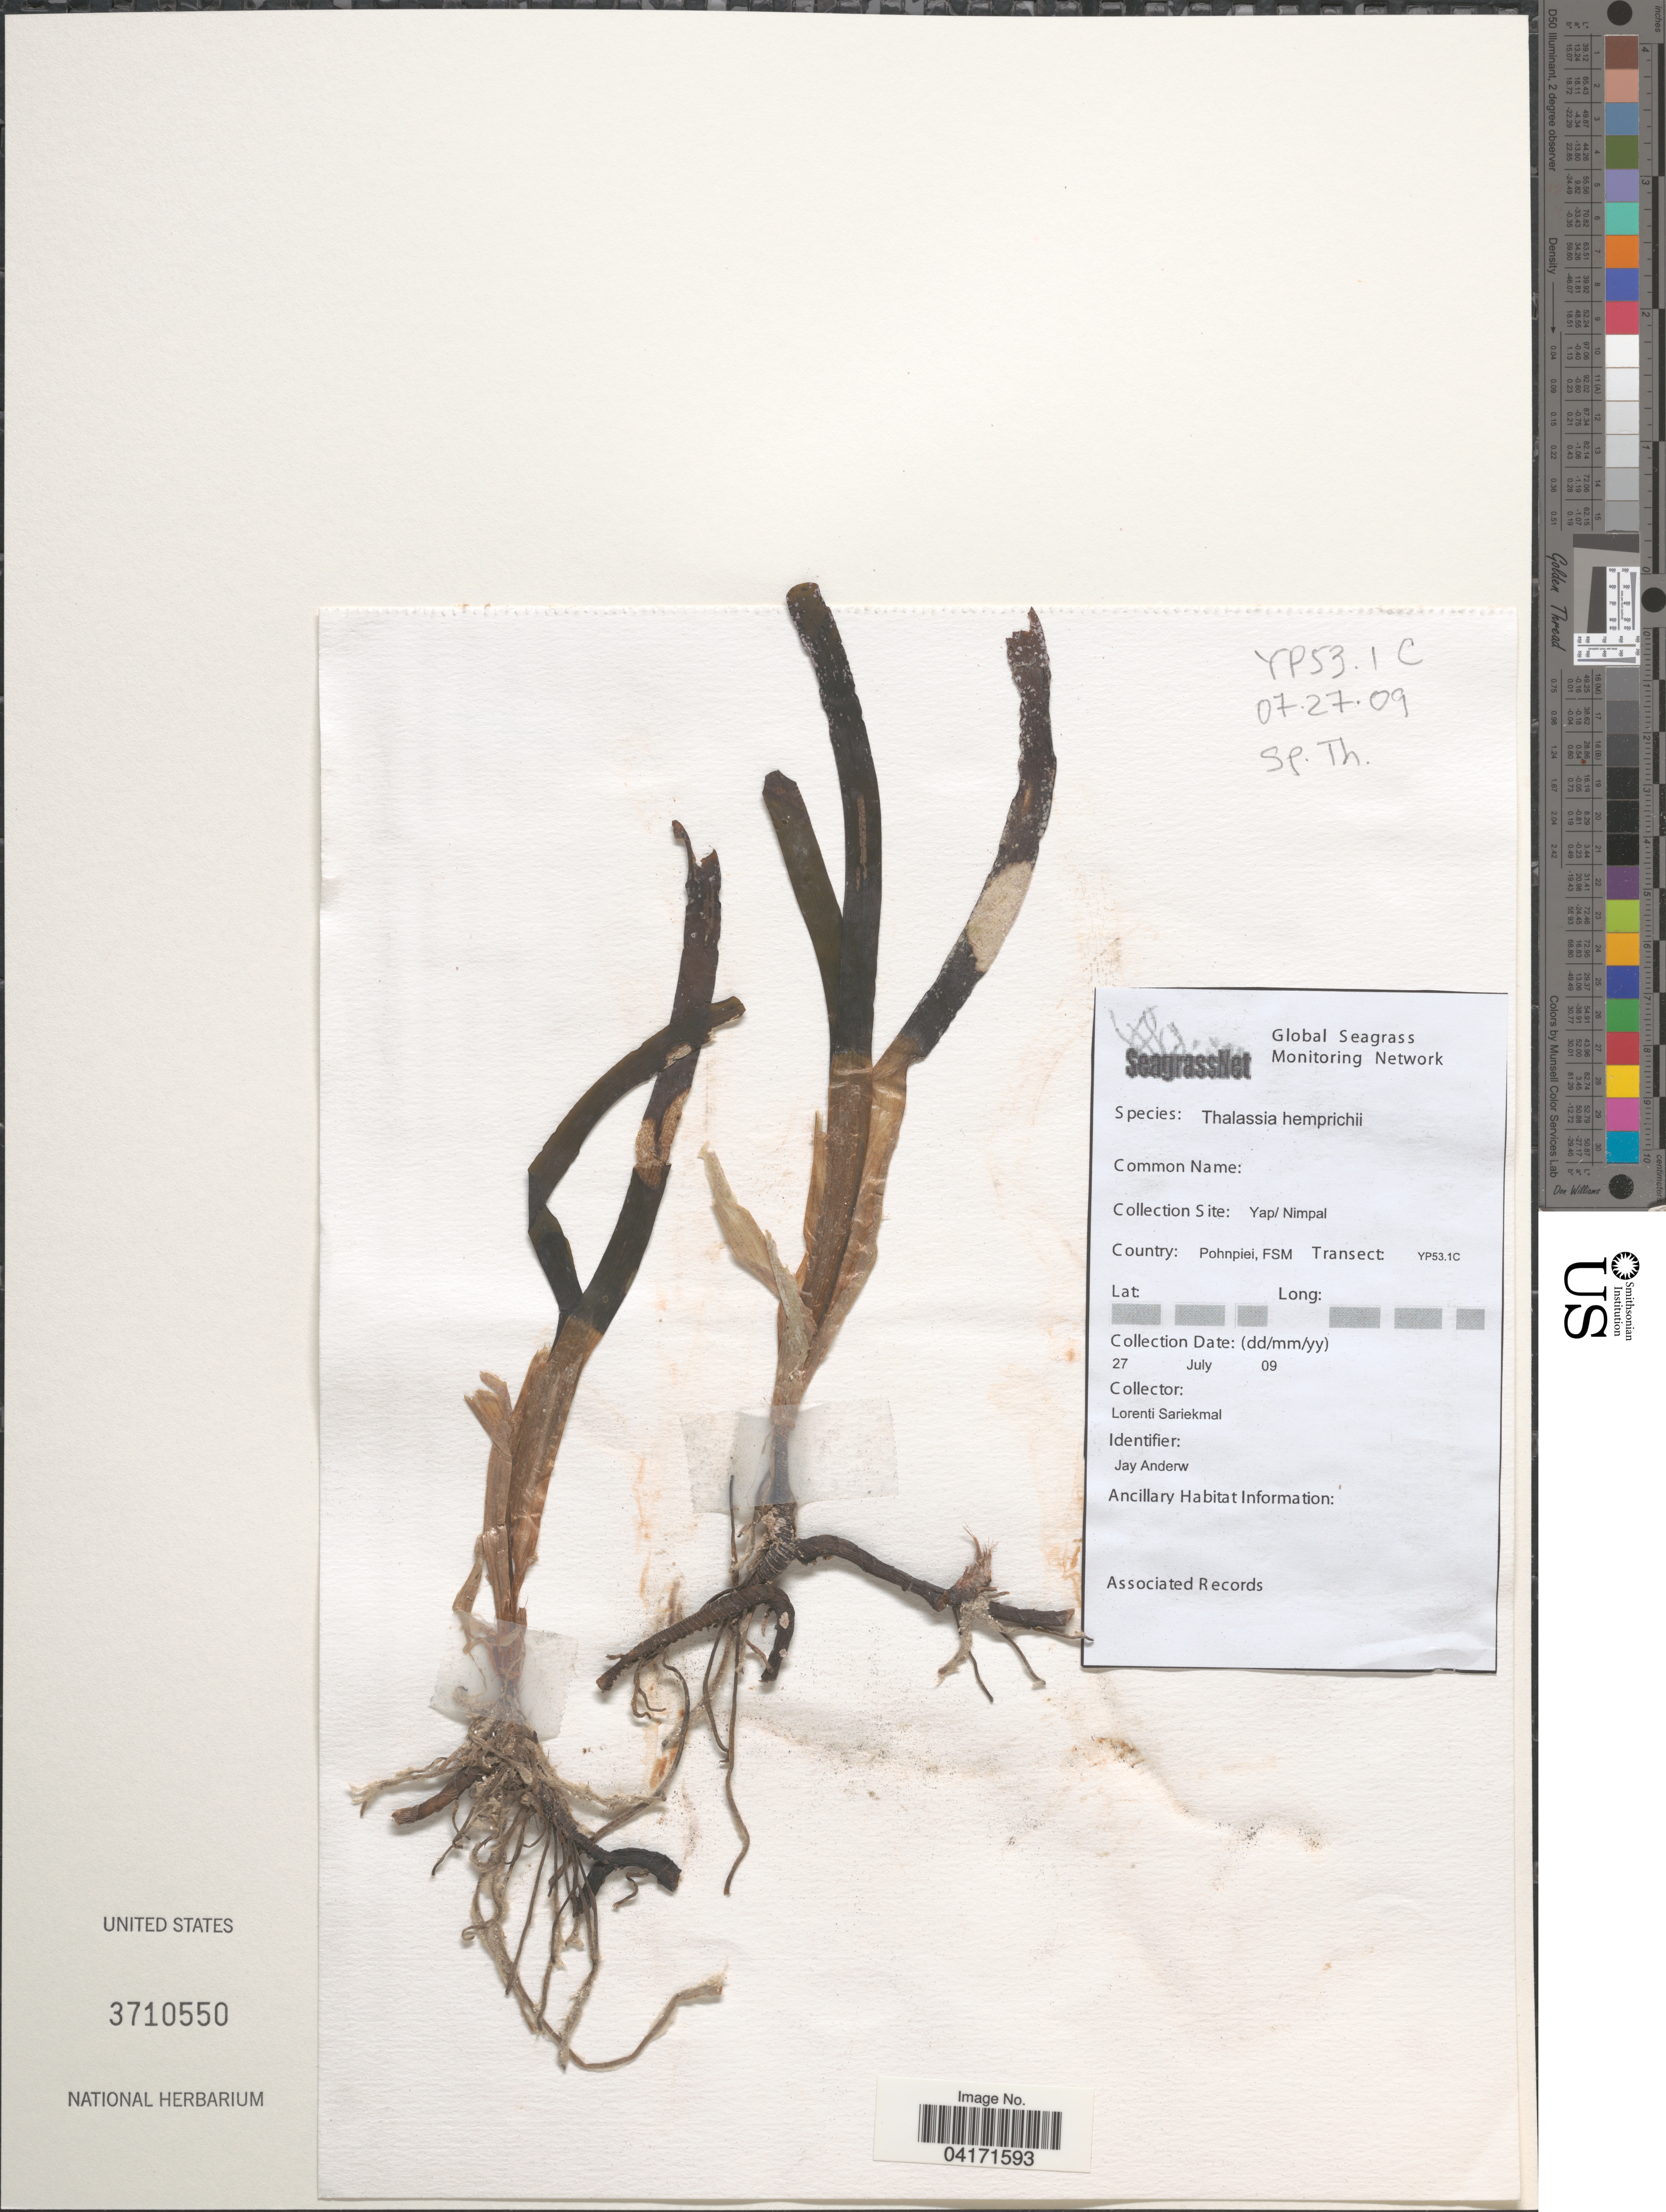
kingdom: Plantae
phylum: Tracheophyta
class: Liliopsida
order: Alismatales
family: Hydrocharitaceae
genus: Thalassia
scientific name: Thalassia hemprichii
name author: Asch.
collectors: L. Sariekmal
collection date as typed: Transcribed d/m/y: 27/7/9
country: Micronesia, Federated States of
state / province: Pohnpei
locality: Yap/ Nimpal. Country: Pohnpiei. Transect: YP53.1C.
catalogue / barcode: US 3710550